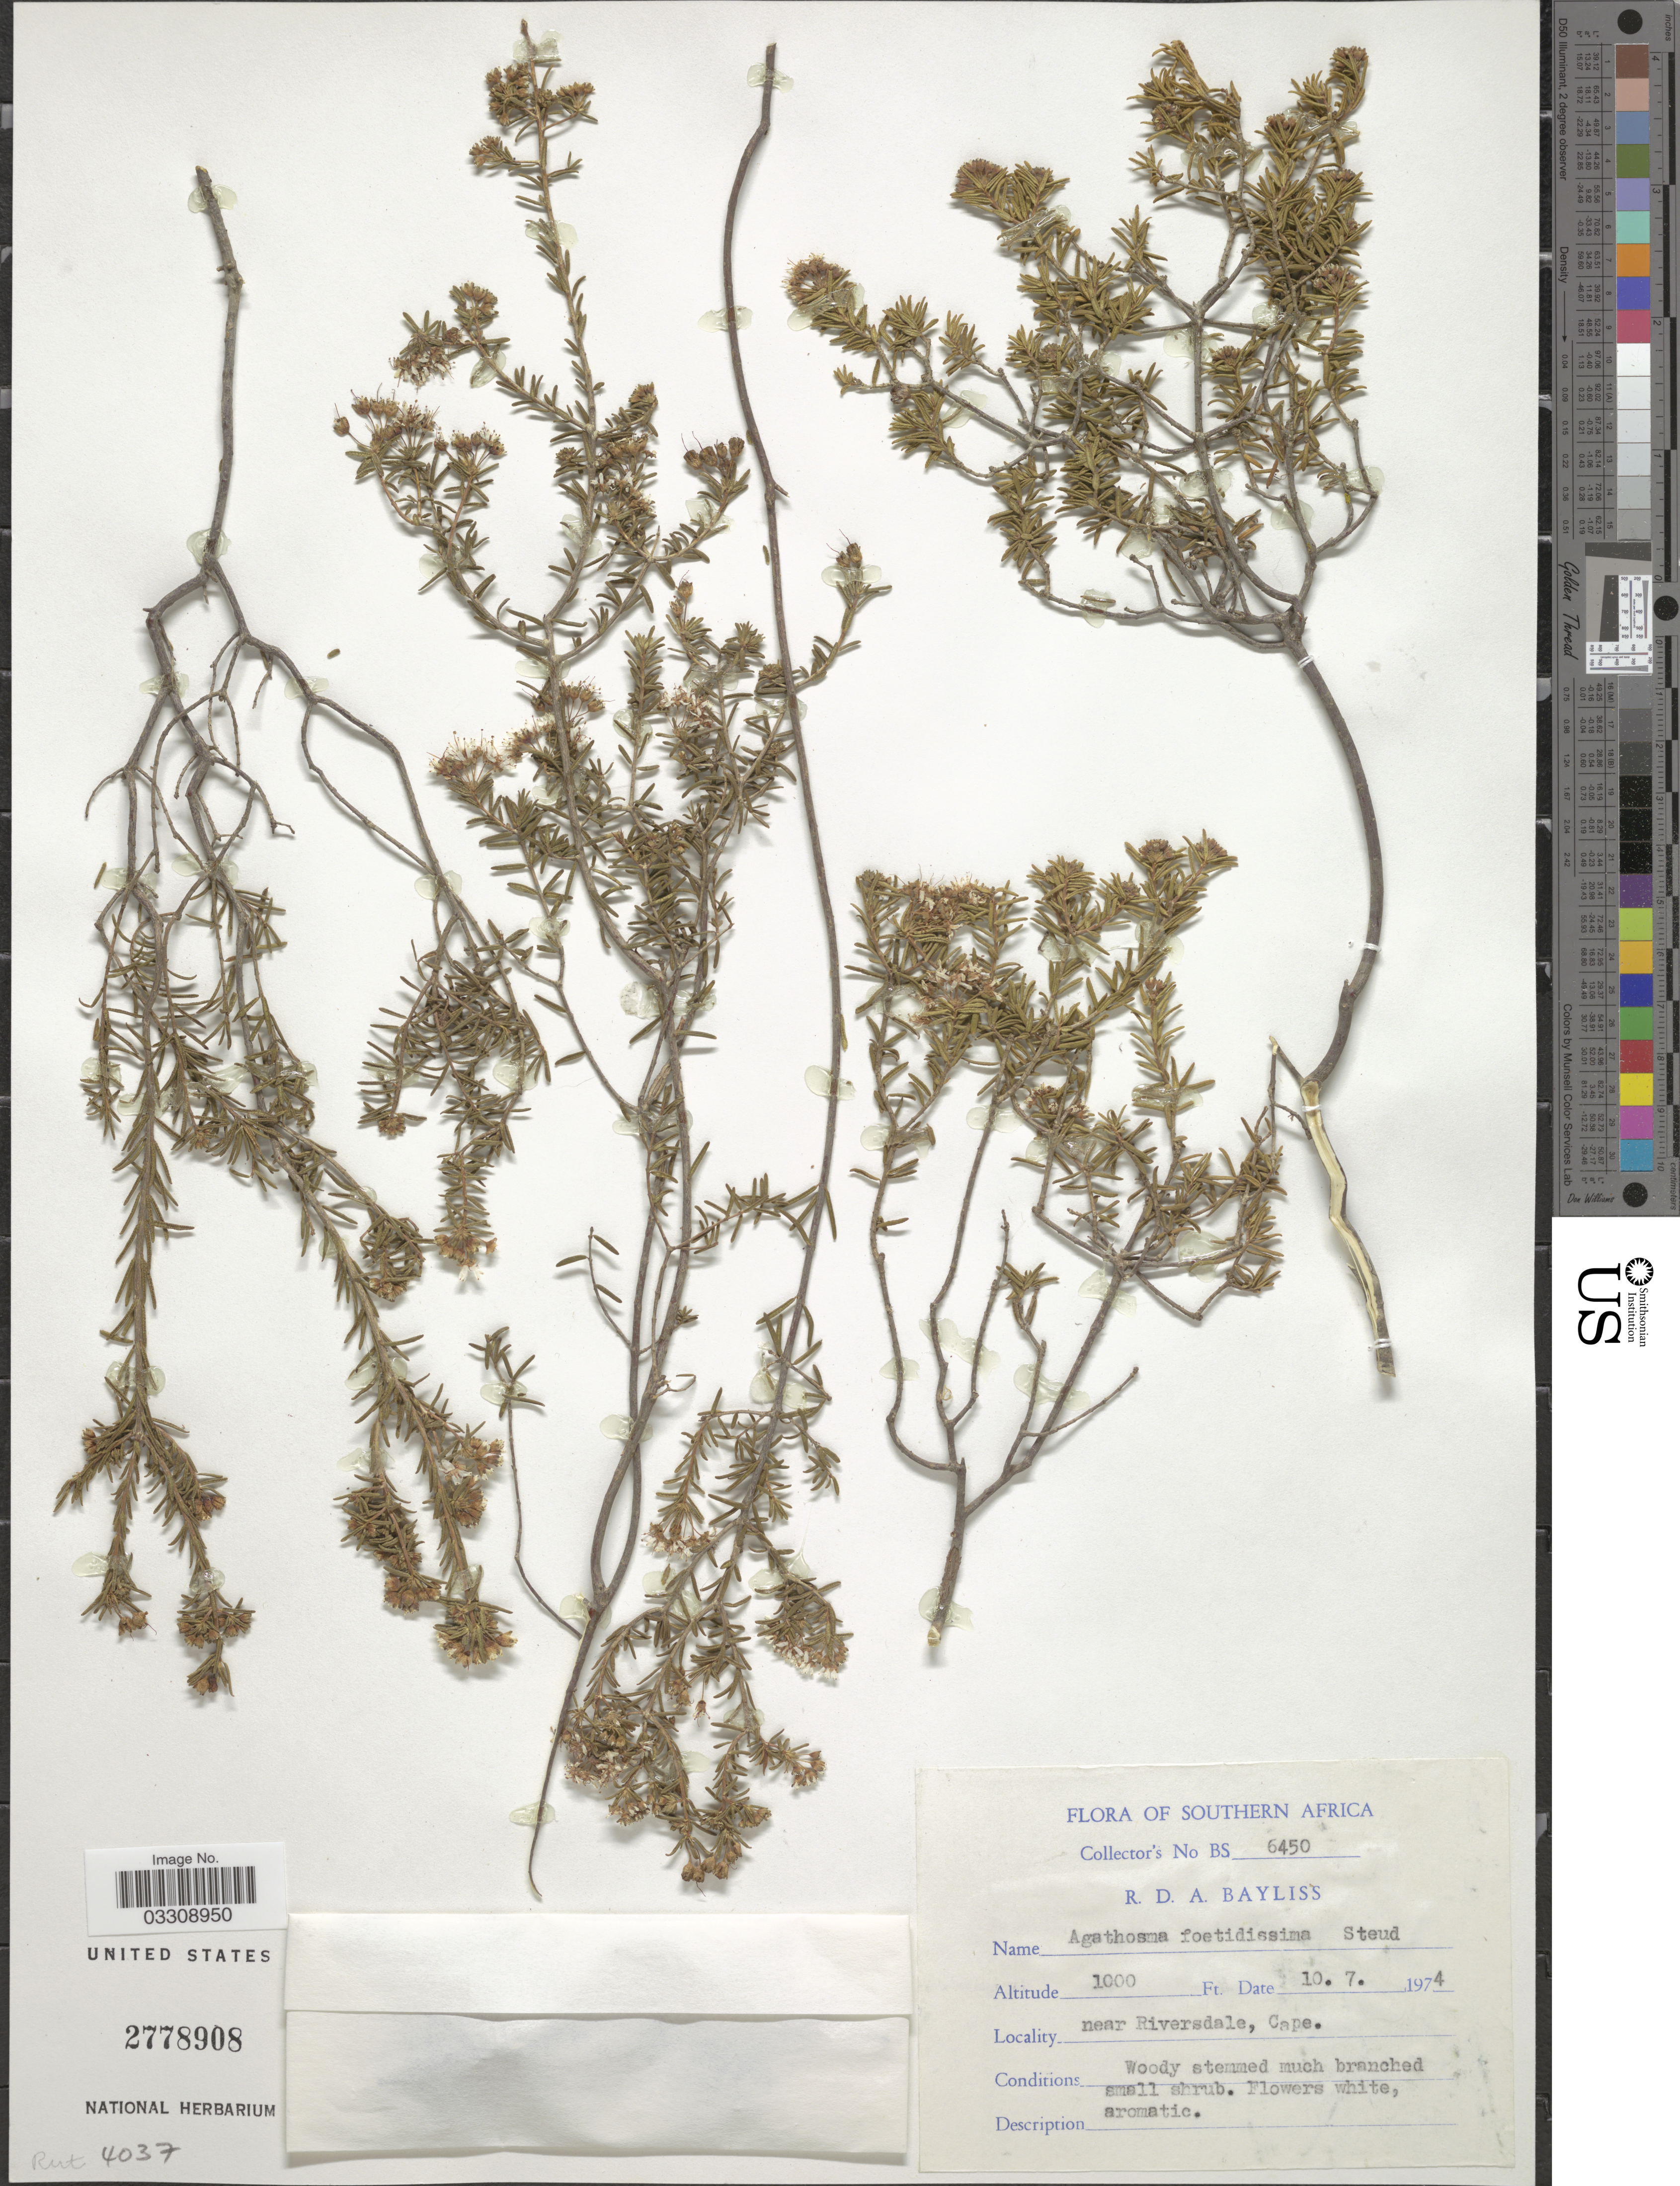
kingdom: Plantae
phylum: Tracheophyta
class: Magnoliopsida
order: Sapindales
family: Rutaceae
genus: Agathosma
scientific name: Agathosma foetidissima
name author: (Bartl. & H.L. Wendl.) Steud.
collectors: R. Bayliss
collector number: BS6450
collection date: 1974-07-10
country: South Africa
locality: Southern Africa, near Riversdale, Cape.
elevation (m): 305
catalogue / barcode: US 2778908